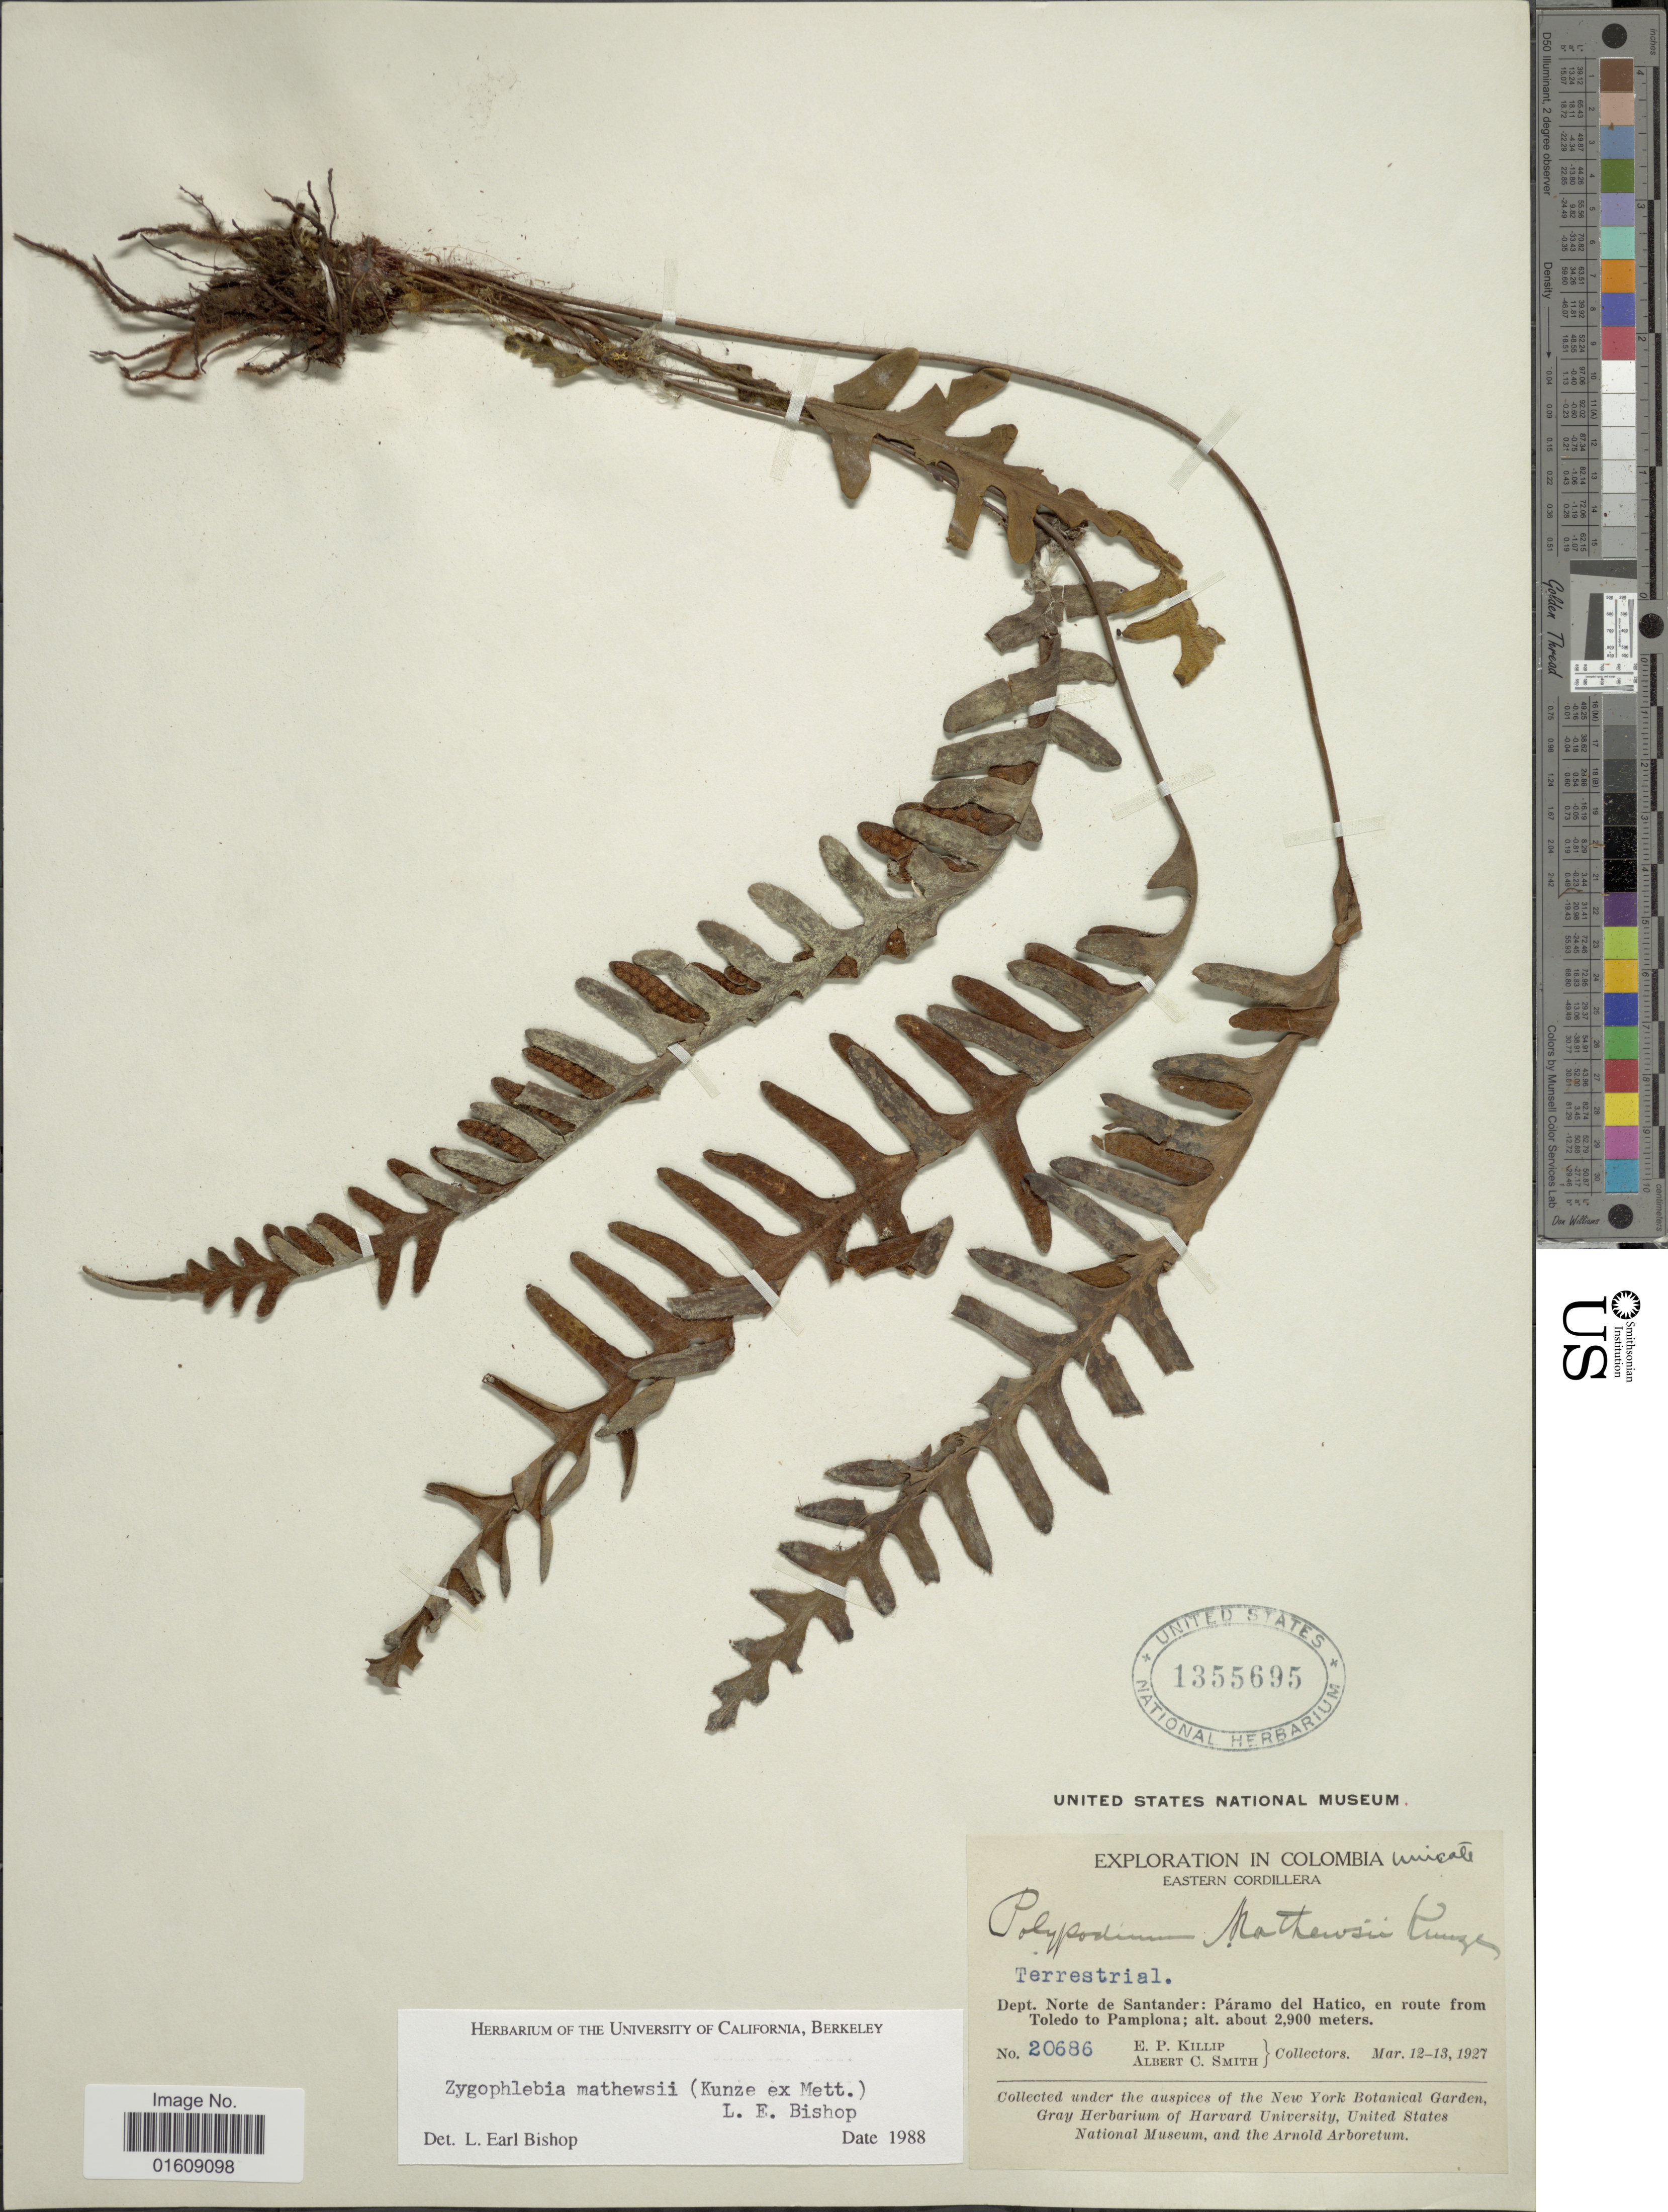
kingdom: Plantae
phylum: Tracheophyta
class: Polypodiopsida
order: Polypodiales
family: Polypodiaceae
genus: Zygophlebia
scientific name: Zygophlebia mathewsii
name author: (Kunze ex Mett.) L.E. Bishop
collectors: E. P. Killip & A. C. Smith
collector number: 20686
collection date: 1927-03-12/1927-03-13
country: Colombia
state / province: Norte de Santander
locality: Colombia, Eastern Cordillera, Dept. Norte de Santander: Páramo del Hatico, en route from Toledo to Pamplona.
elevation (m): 2900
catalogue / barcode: US 1355695